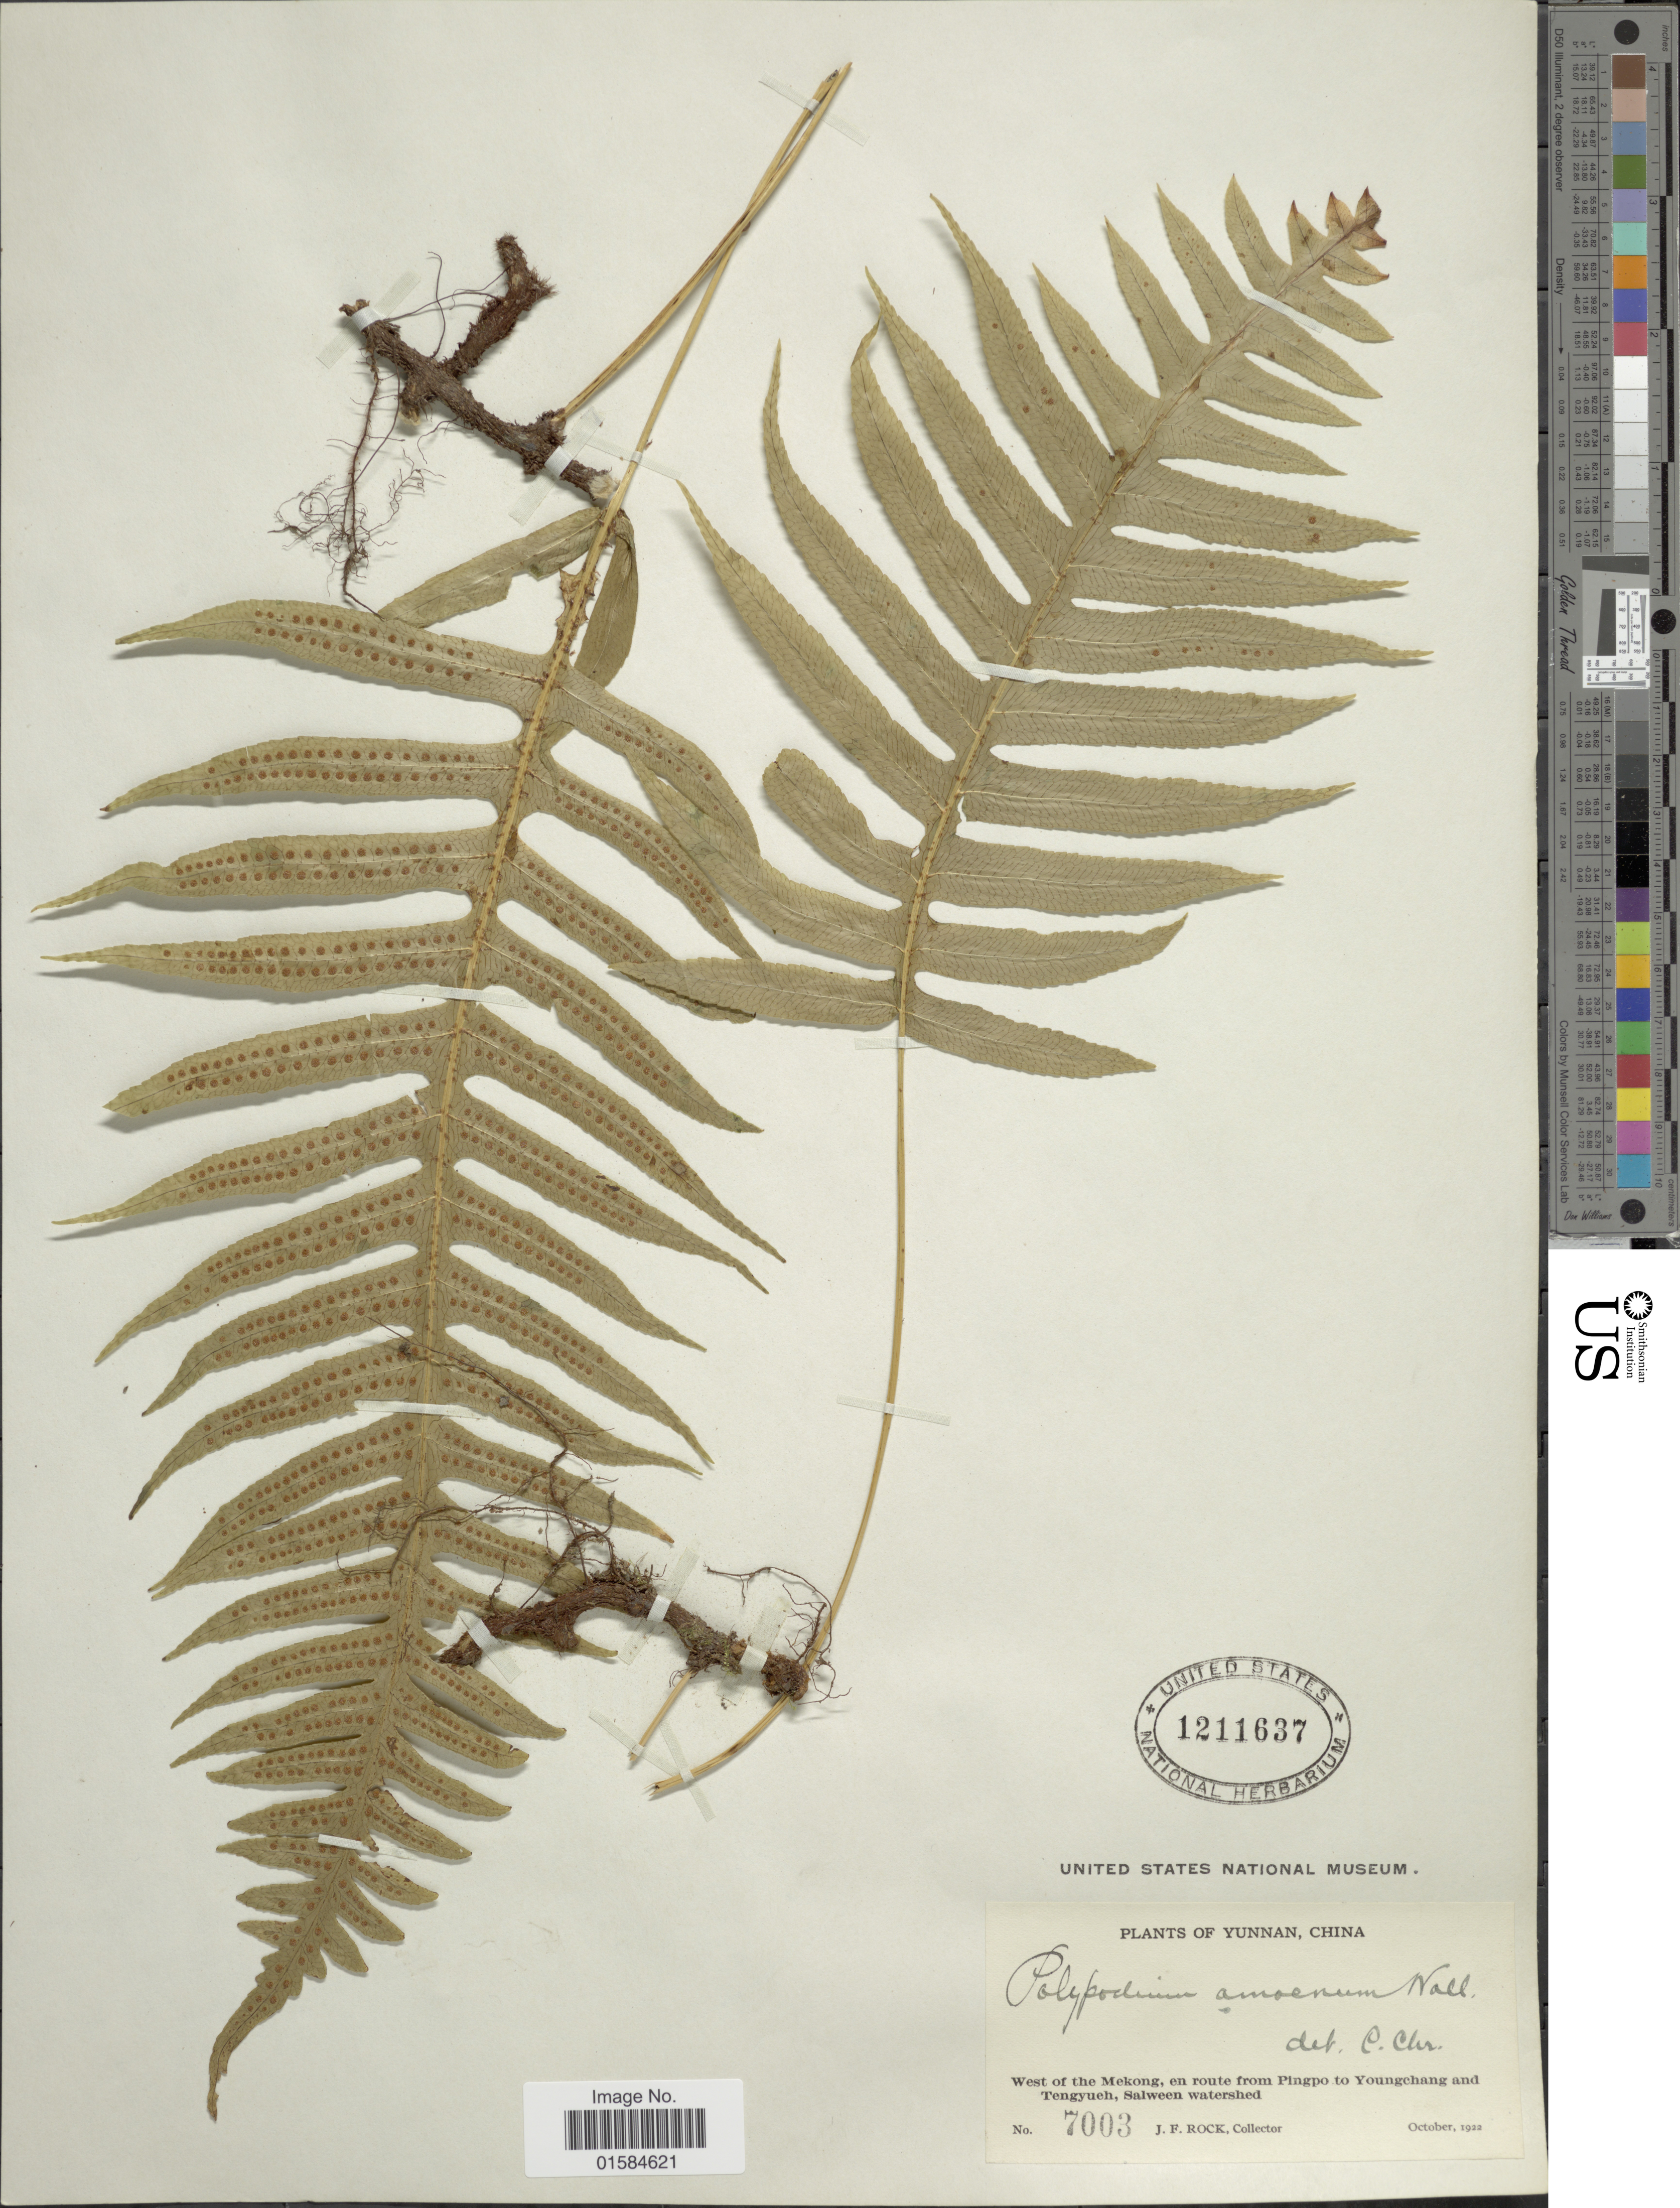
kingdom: Plantae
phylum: Tracheophyta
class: Polypodiopsida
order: Polypodiales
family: Polypodiaceae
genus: Goniophlebium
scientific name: Goniophlebium amoenum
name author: (Wall. ex Mett.) J. Sm.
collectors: J. Rock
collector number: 7003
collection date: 1922-10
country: China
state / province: Yunnan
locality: West of Mekong, en route from Pingpo to Youngchang and Tengyueh, Salween watershed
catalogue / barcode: US 1211637